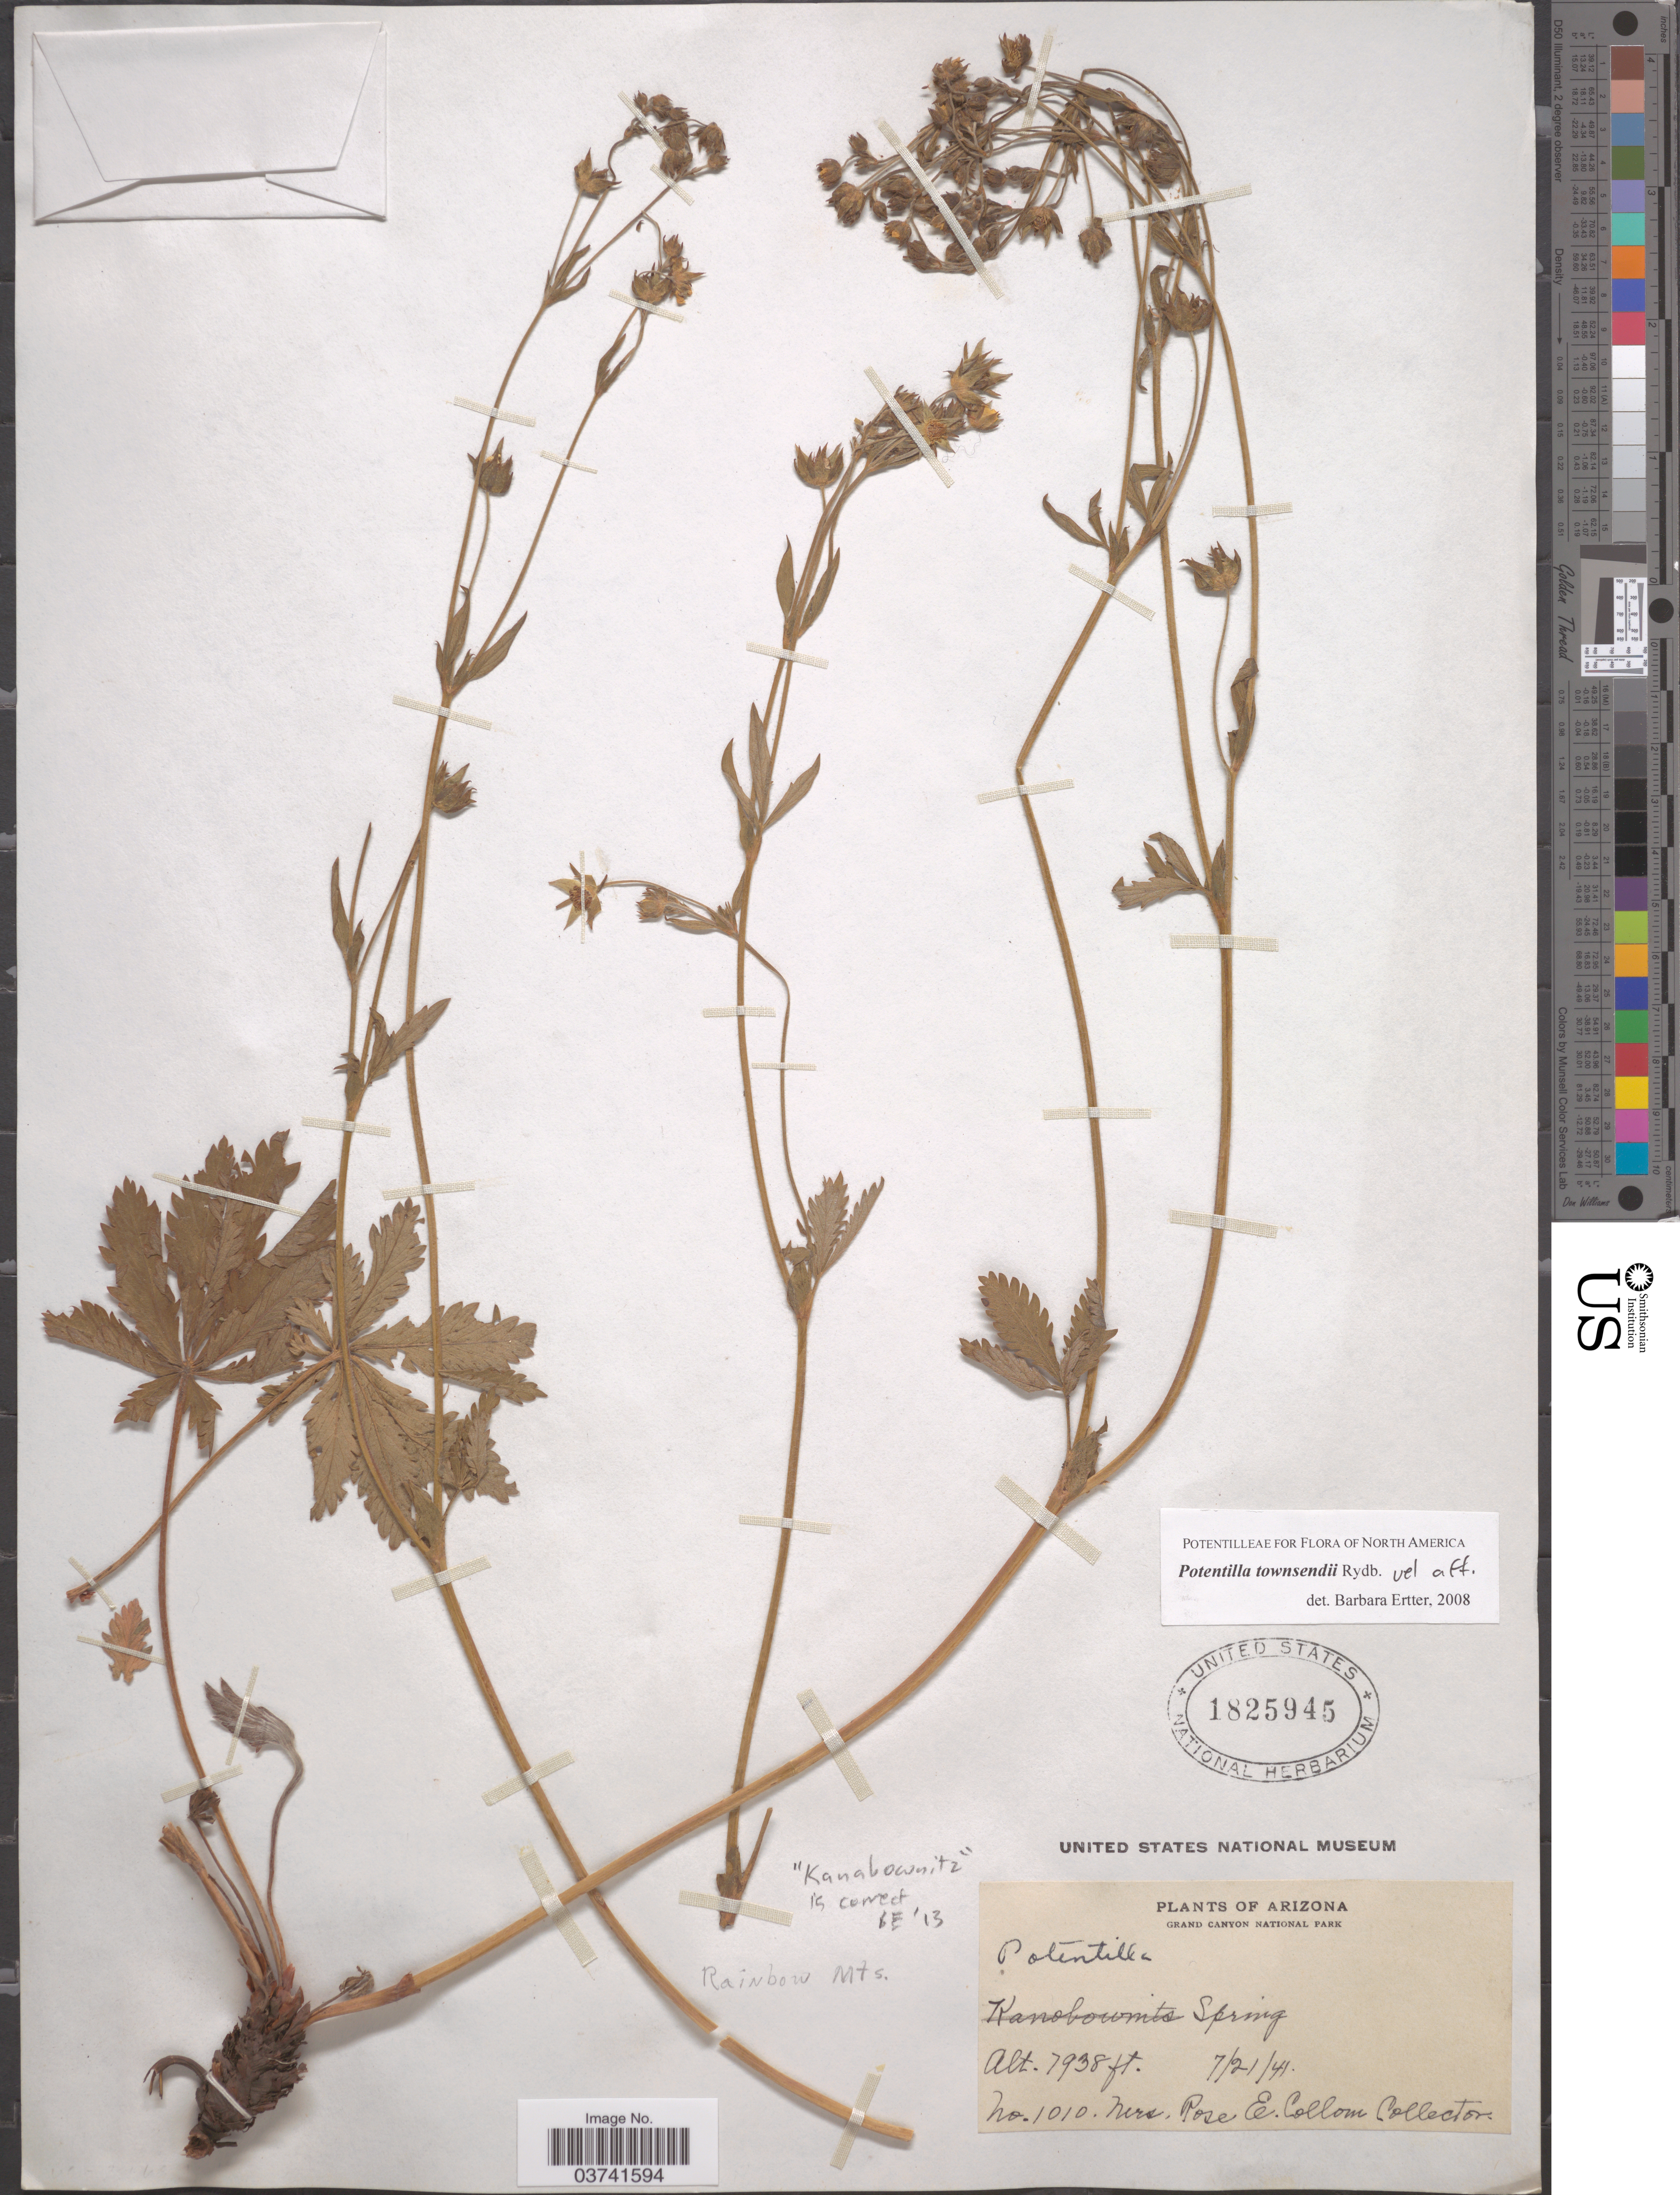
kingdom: Plantae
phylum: Tracheophyta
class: Magnoliopsida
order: Rosales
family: Rosaceae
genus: Potentilla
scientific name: Potentilla townsendii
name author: Rydb.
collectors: R. E. Collom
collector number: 1010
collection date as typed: Transcribed d/m/y: 21/7/41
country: United States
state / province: Arizona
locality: Grand Canyon National Park. Kanabownitz Spring. [unsure placement] Rainbow Mts.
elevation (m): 2420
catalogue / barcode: US 1825945